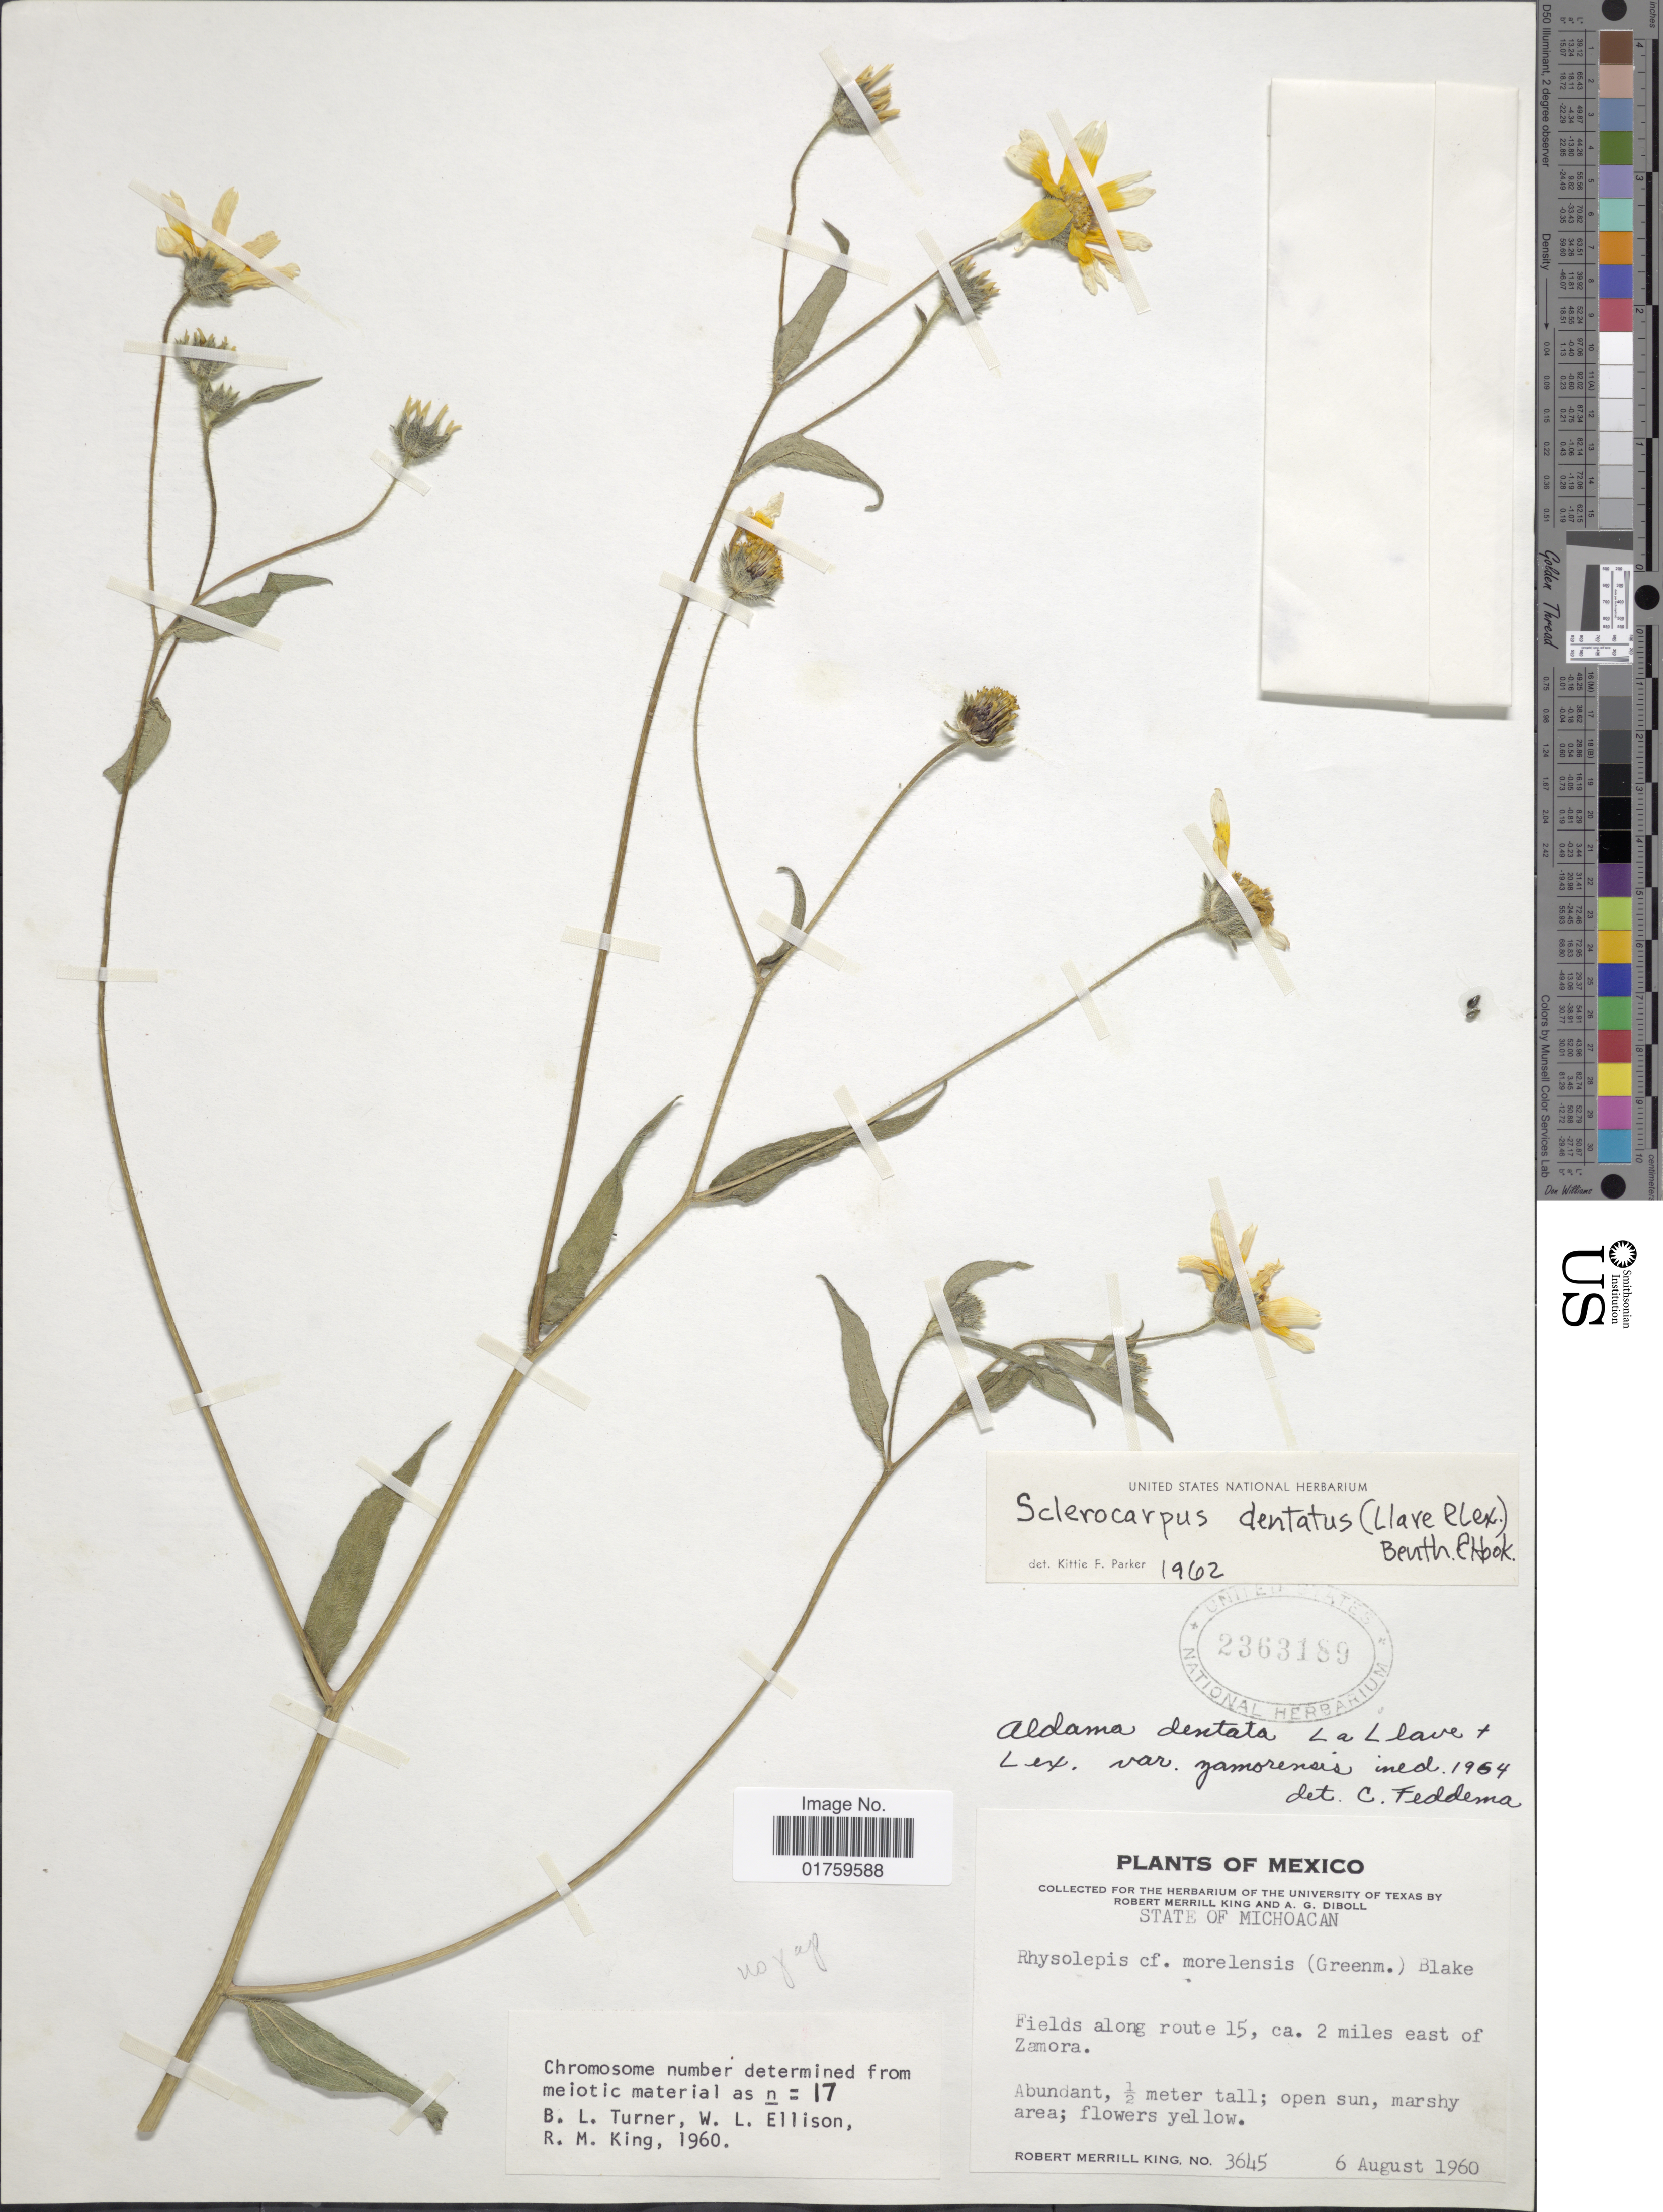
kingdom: Plantae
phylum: Tracheophyta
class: Magnoliopsida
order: Asterales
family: Asteraceae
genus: Aldama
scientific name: Aldama dentata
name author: La Llave ex La Llave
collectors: R. M. King & A. Diboll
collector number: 3645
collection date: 1960-08-06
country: Mexico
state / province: Michoacán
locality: Fields along route 15, ca. 2 miles east of Zamora.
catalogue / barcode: US 2363189